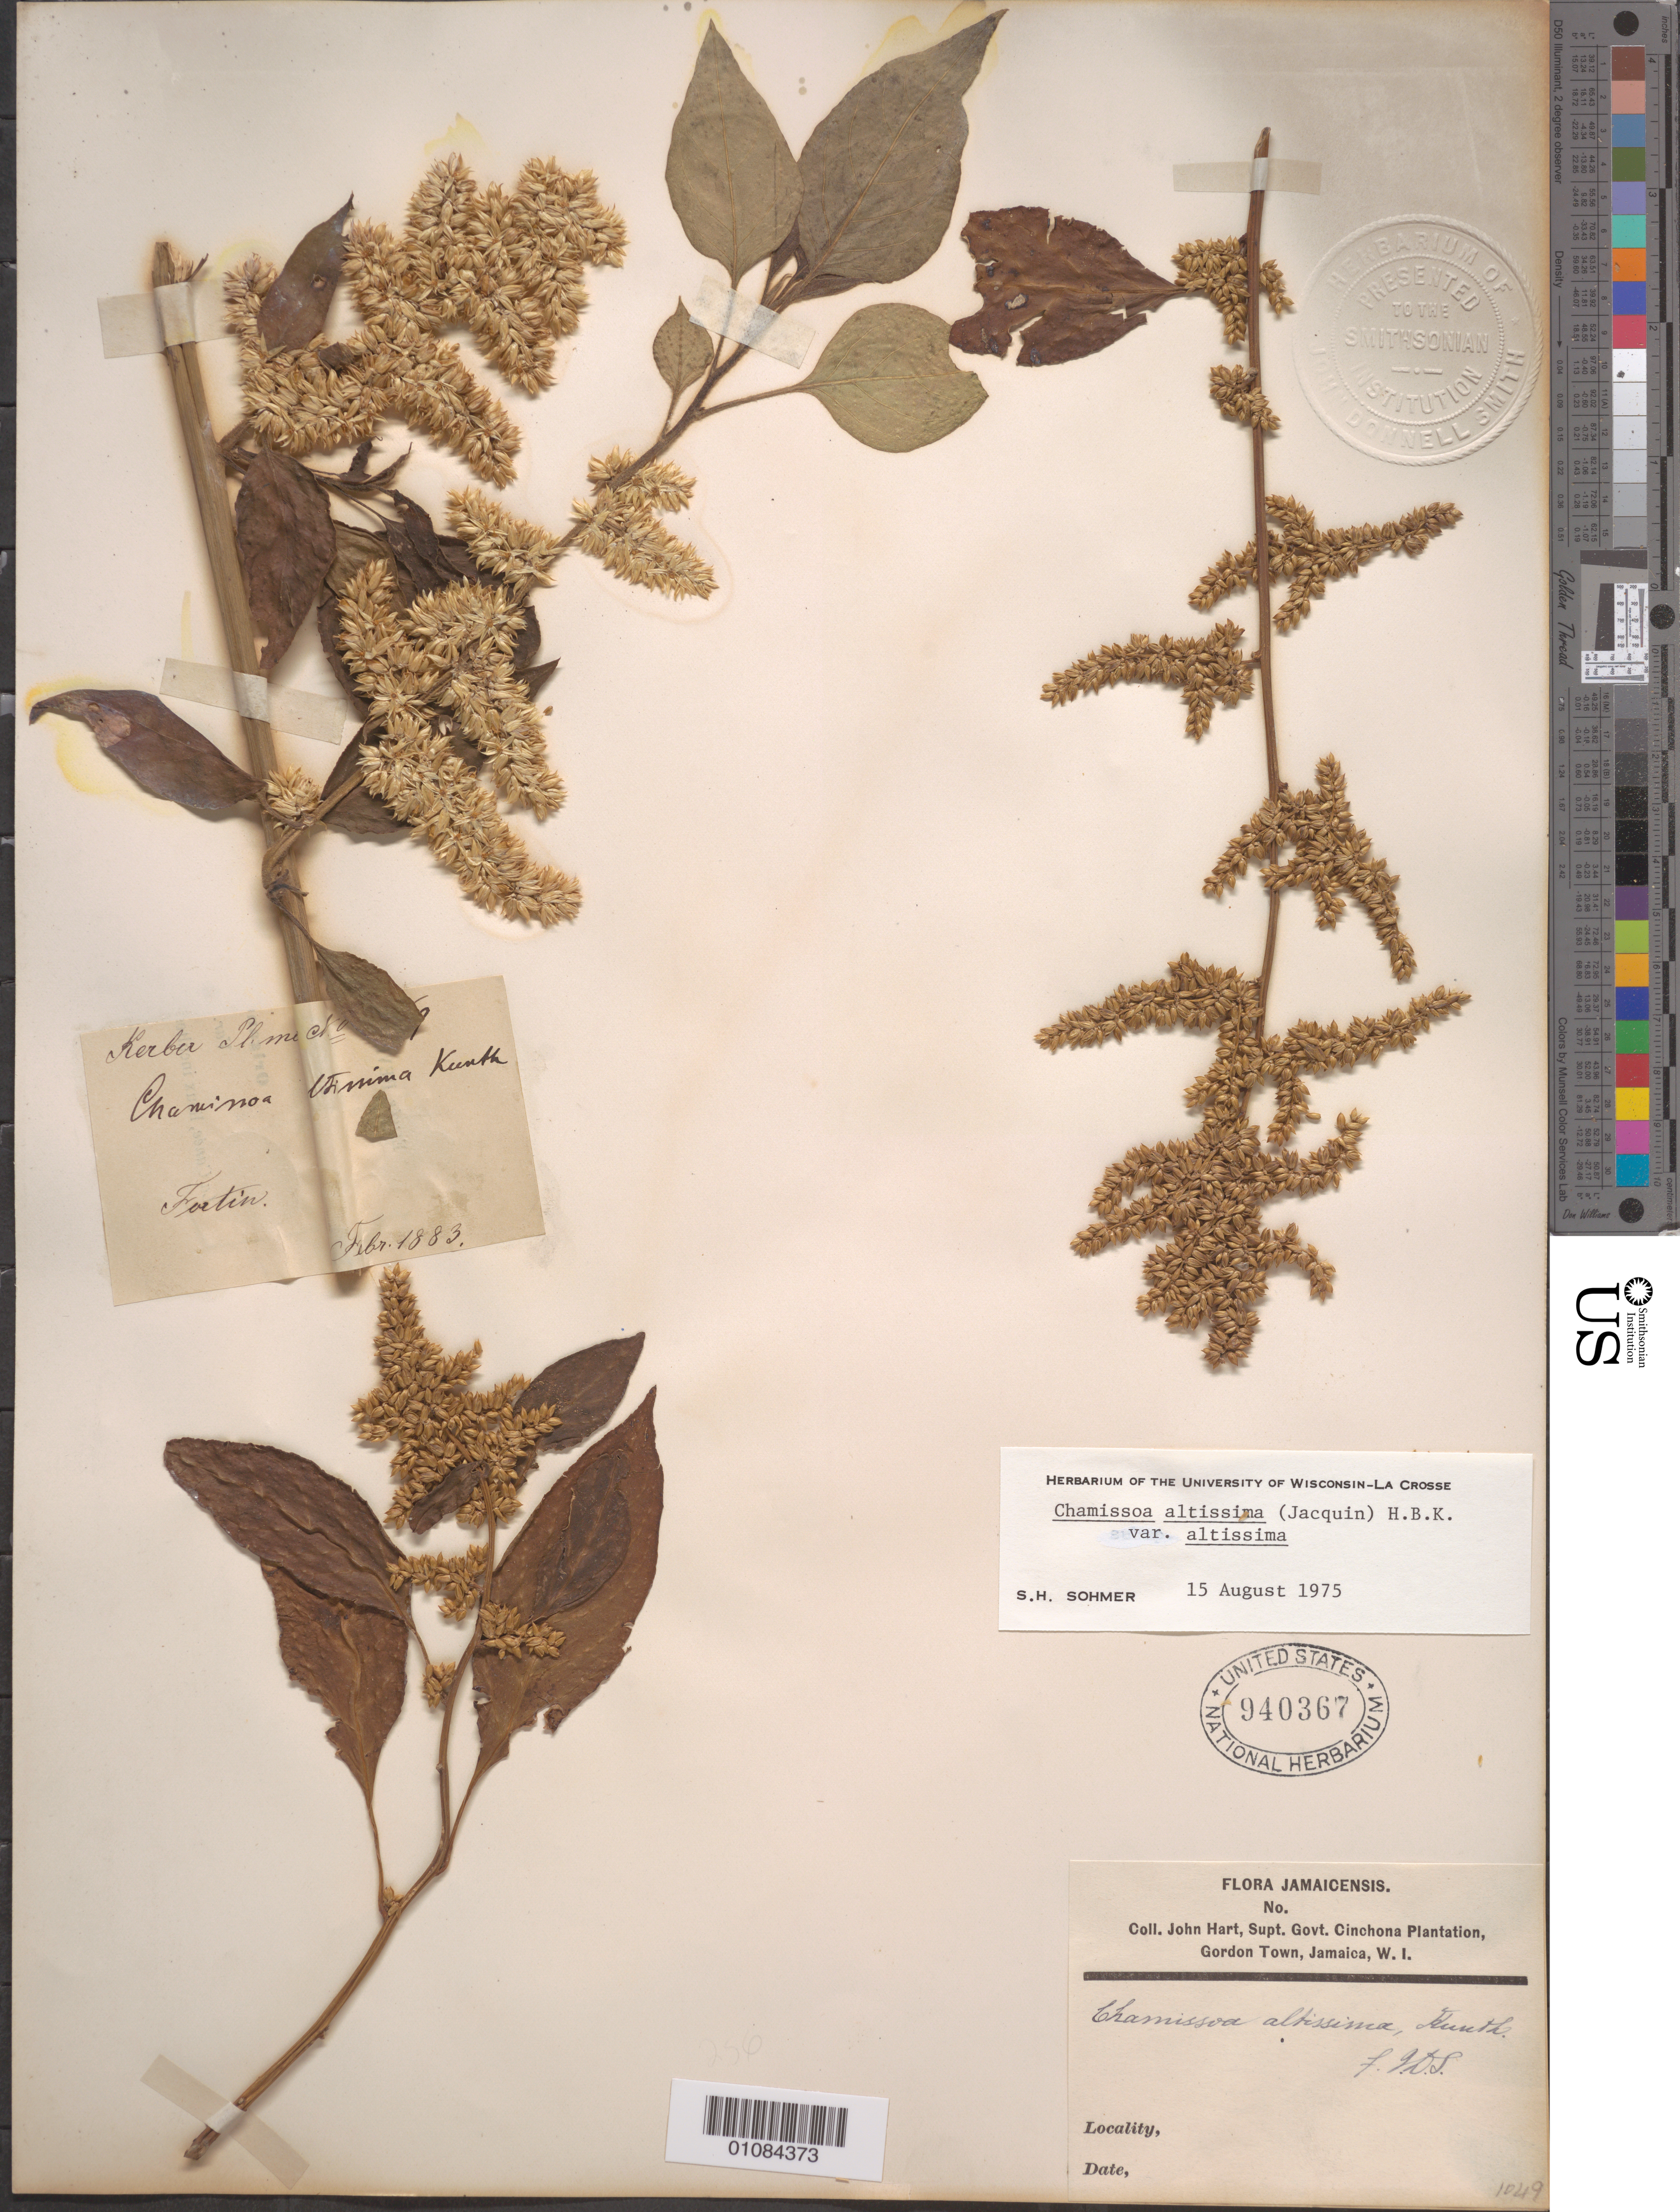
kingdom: Plantae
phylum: Tracheophyta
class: Magnoliopsida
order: Caryophyllales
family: Amaranthaceae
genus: Chamissoa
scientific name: Chamissoa altissima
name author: (Jacq.) Kunth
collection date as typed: Feb 1883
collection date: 1883-02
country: Jamaica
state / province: Saint Andrew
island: Jamaica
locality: Fortin.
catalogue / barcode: US 940367